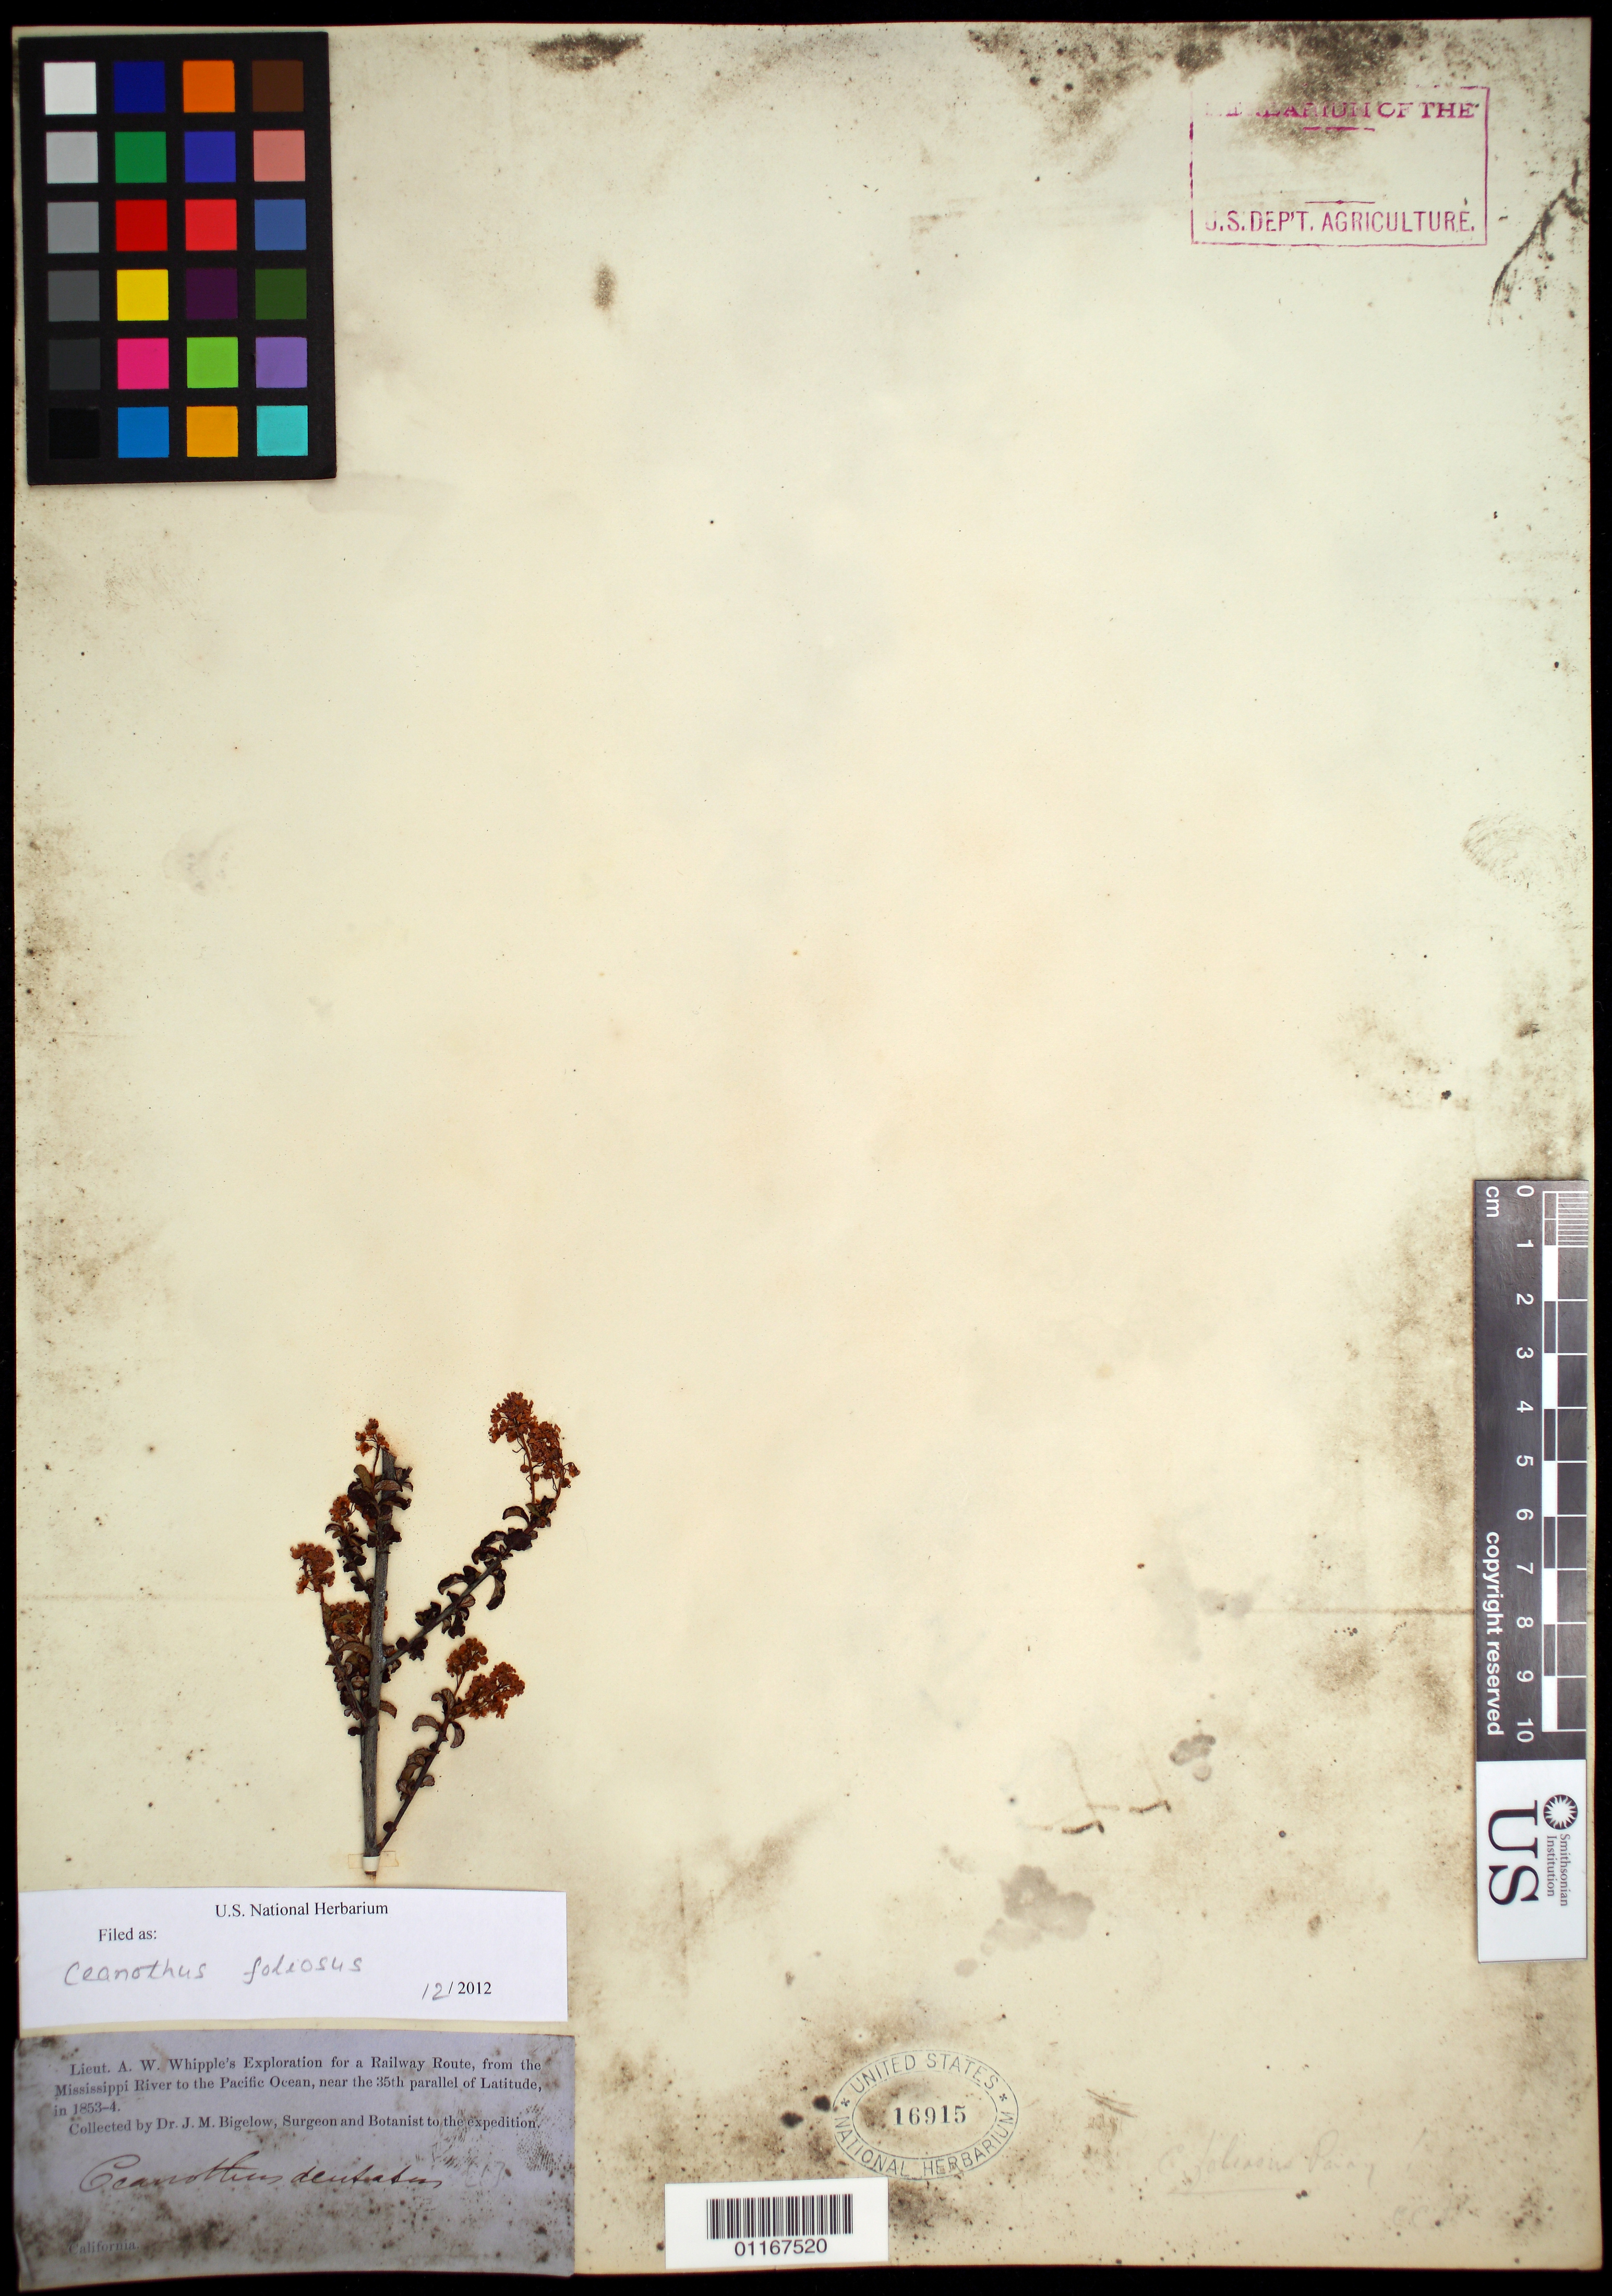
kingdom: Plantae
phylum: Tracheophyta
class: Magnoliopsida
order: Rosales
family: Rhamnaceae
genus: Ceanothus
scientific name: Ceanothus foliosus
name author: Parry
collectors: J. M. Bigelow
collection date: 1853/1854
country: United States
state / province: California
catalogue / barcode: US 16915